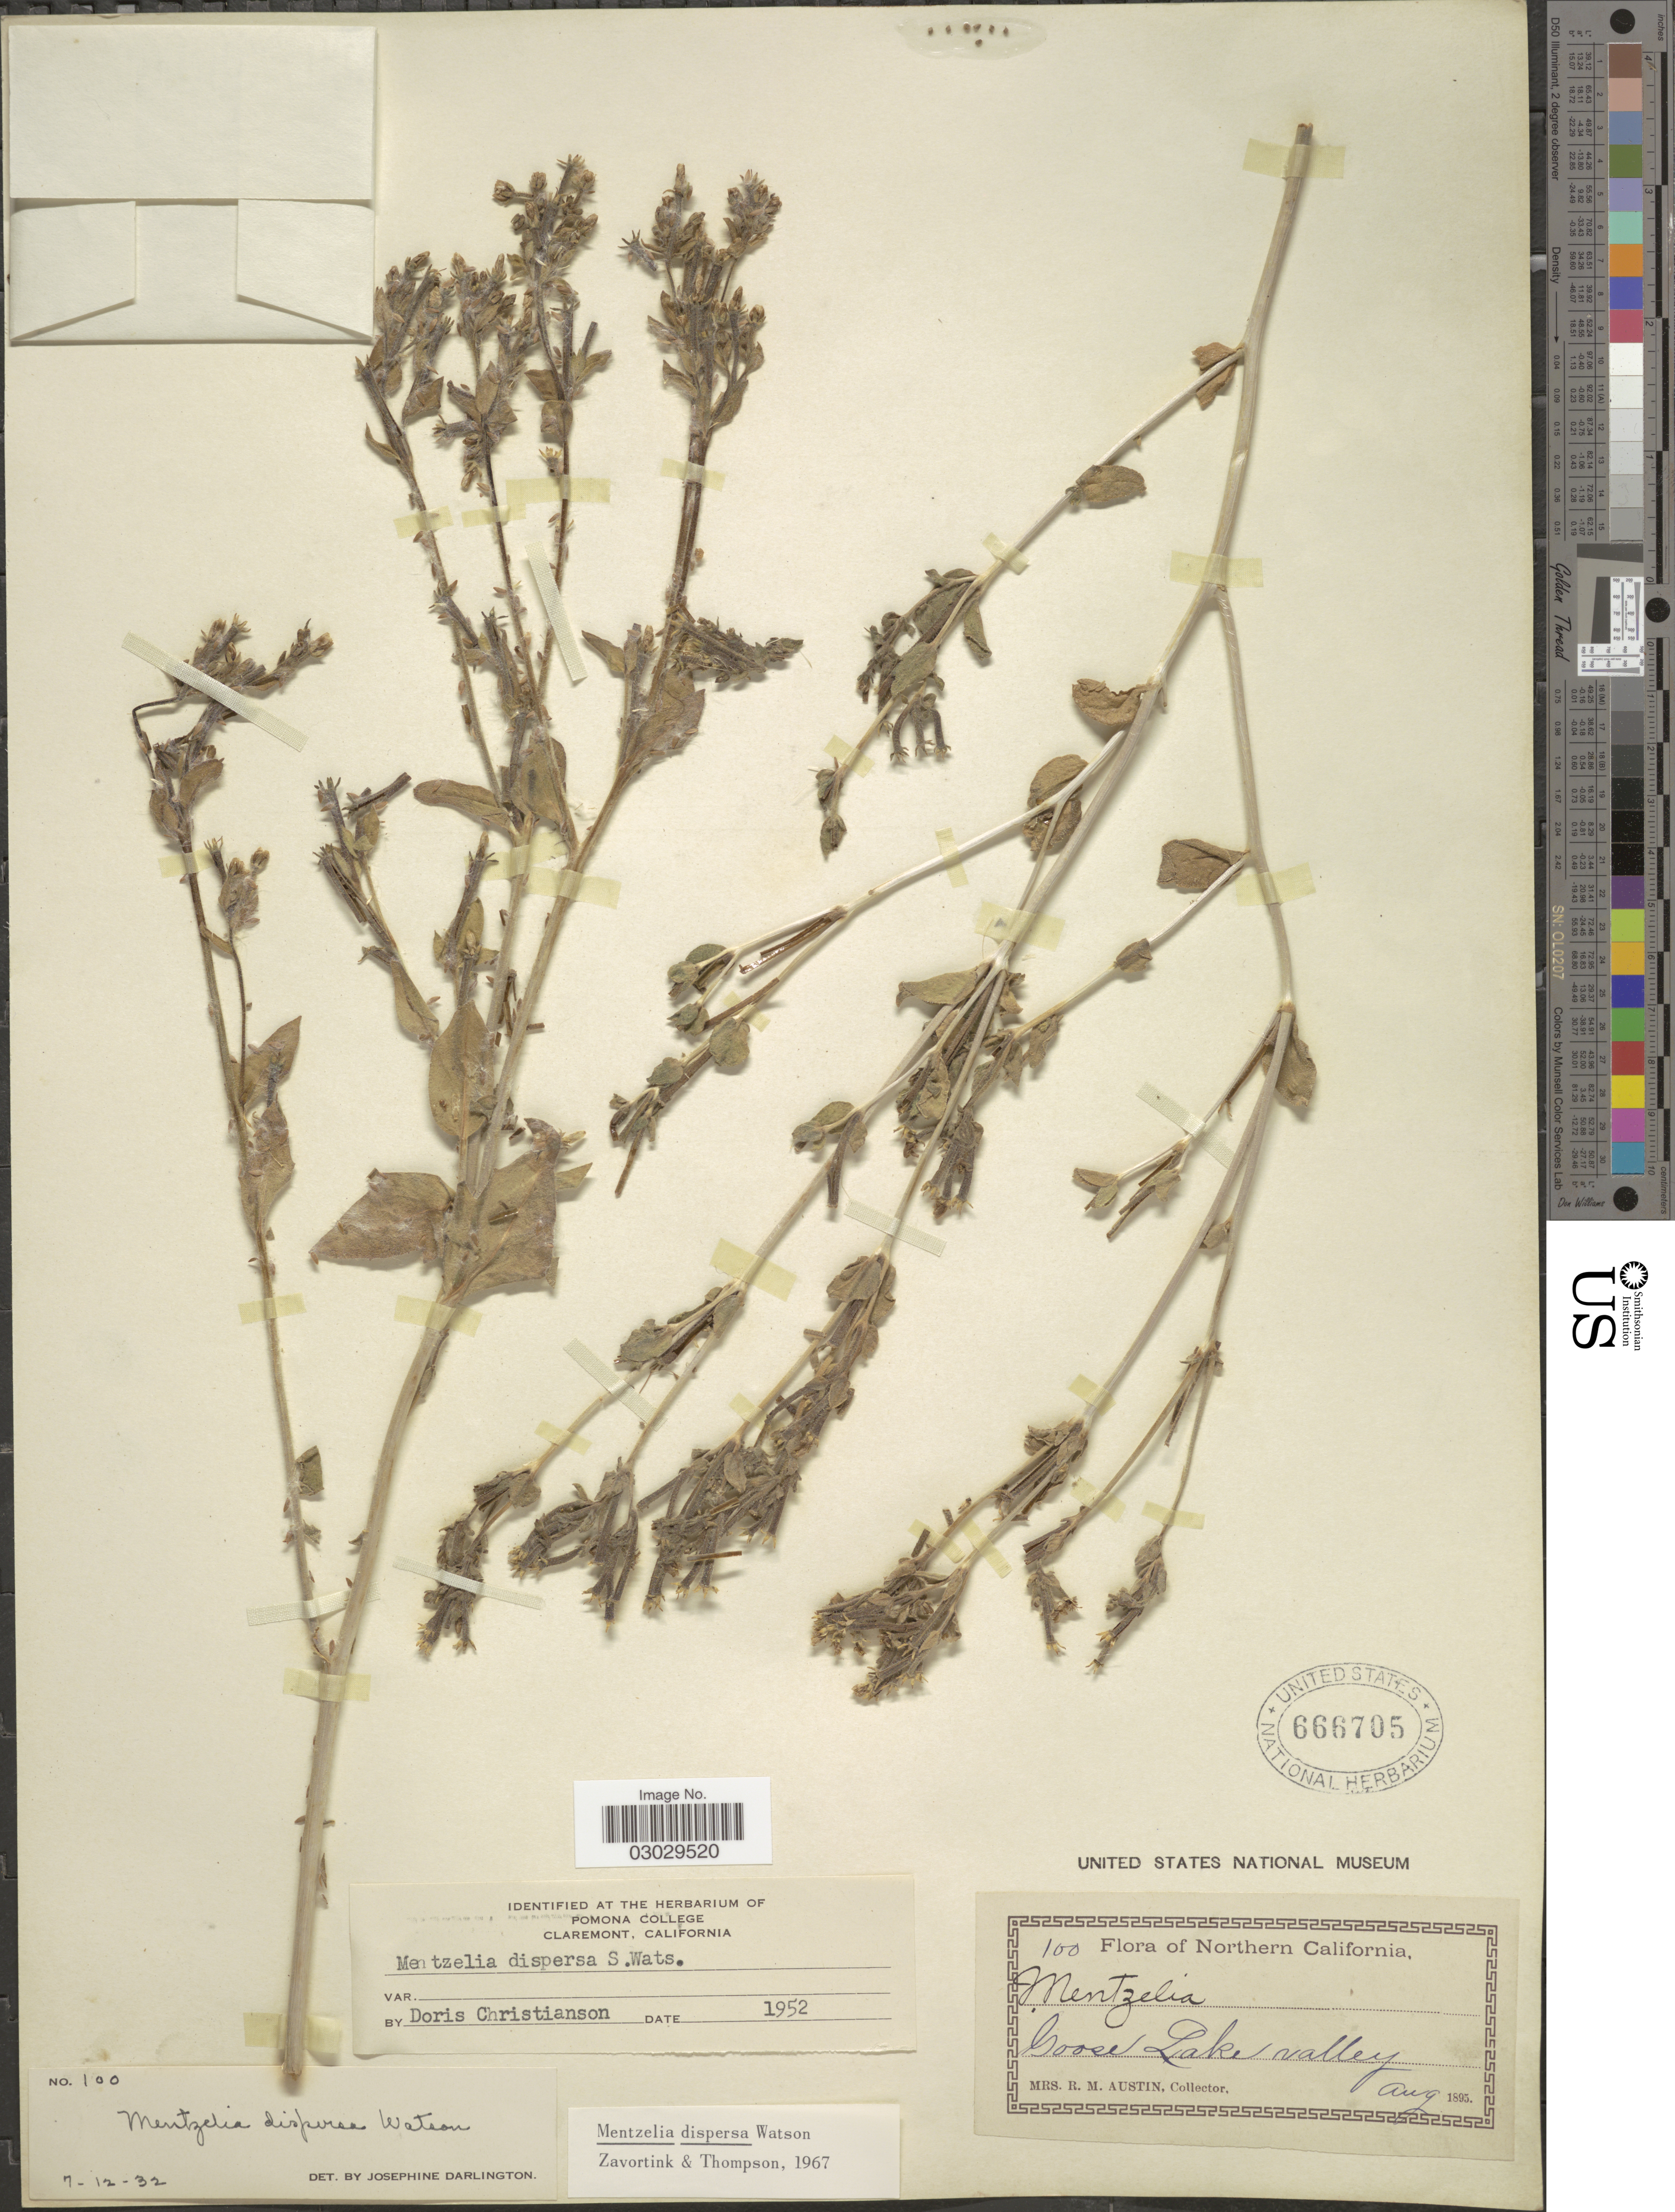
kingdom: Plantae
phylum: Tracheophyta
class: Magnoliopsida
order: Cornales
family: Loasaceae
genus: Mentzelia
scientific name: Mentzelia dispersa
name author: S. Watson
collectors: R. Austin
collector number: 100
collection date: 1895-08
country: United States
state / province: California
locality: Northern California. Goose Lake Valley.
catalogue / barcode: US 666705